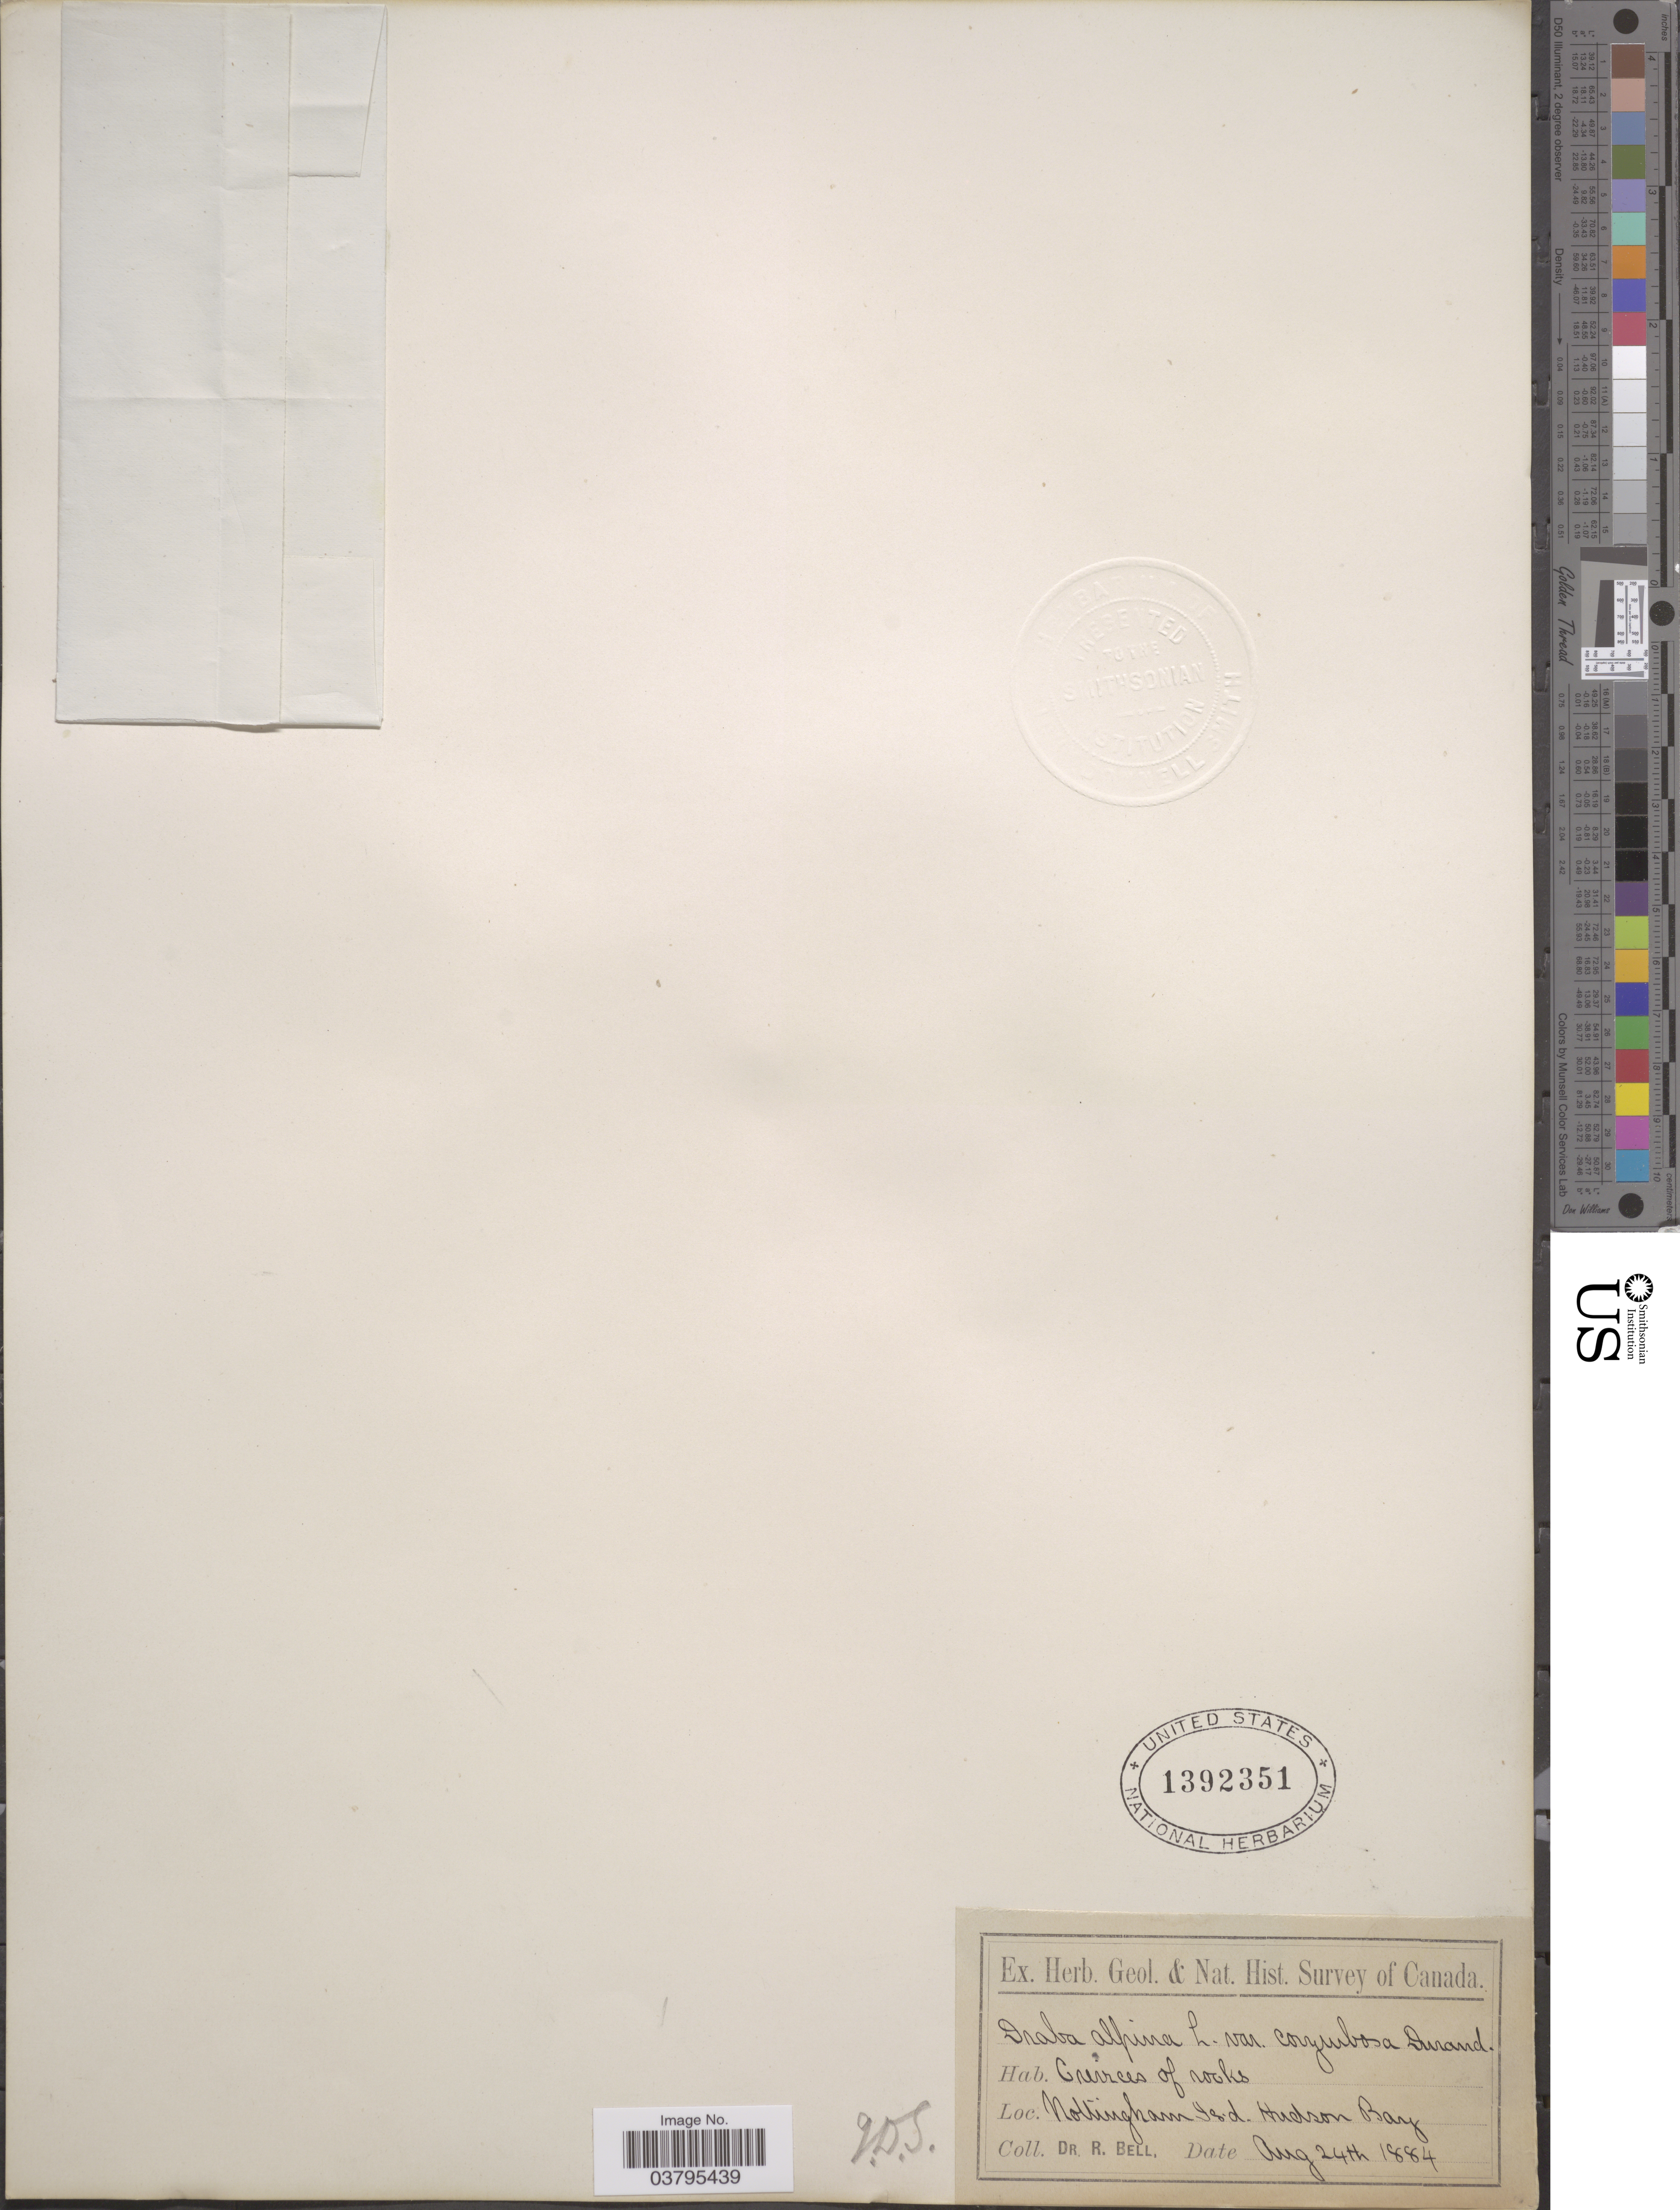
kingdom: Plantae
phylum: Tracheophyta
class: Magnoliopsida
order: Brassicales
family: Brassicaceae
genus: Draba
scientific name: Draba alpina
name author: L.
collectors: C. R. Bell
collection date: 1884-08-24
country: Canada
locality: Nottingham Isd. Hudson Bay.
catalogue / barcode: US 1392351